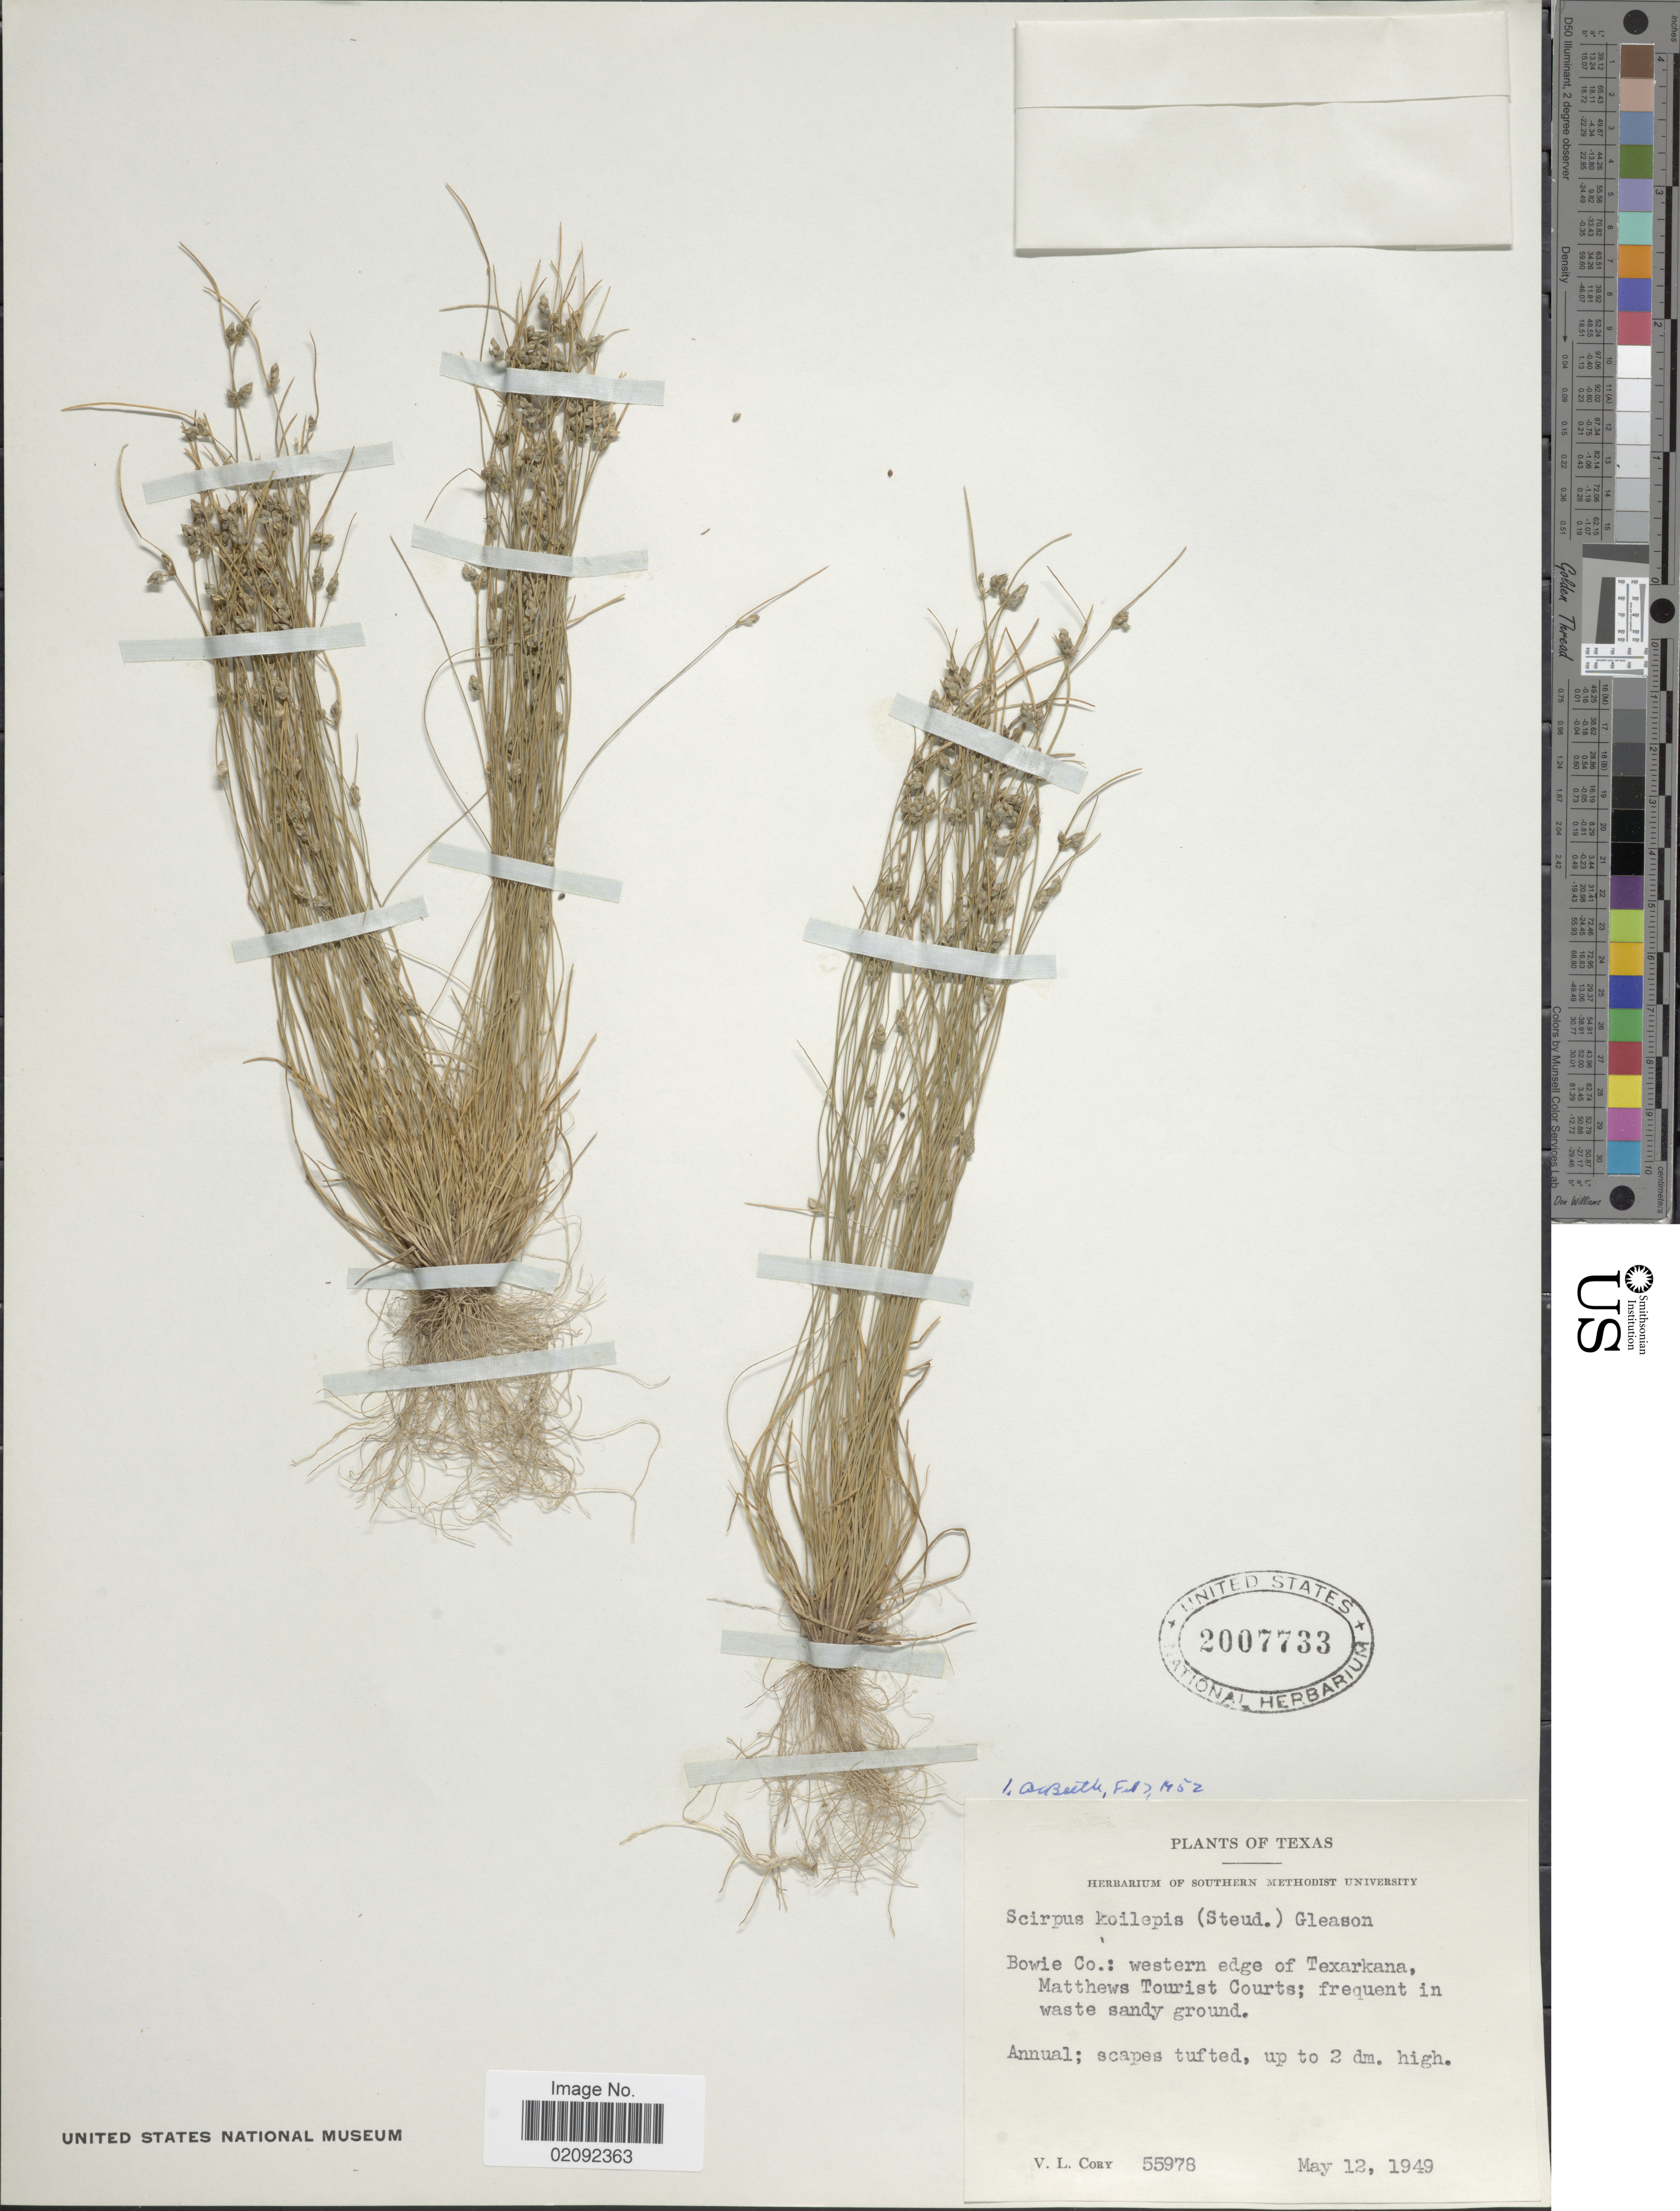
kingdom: Plantae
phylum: Tracheophyta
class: Liliopsida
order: Poales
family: Cyperaceae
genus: Isolepis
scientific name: Isolepis carinata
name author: Hook. & Arn. ex Torr.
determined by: Strong, M. T., (US), Smithsonian Institution - National Museum of Natural History (UNITED STATES)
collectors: V. Cory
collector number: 55978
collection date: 1949-05-12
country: United States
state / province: Texas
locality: Bowie Co: western edge of Texarkana, Matthews Tourist Courts; frequent in waste sandy ground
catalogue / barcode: US 2007733